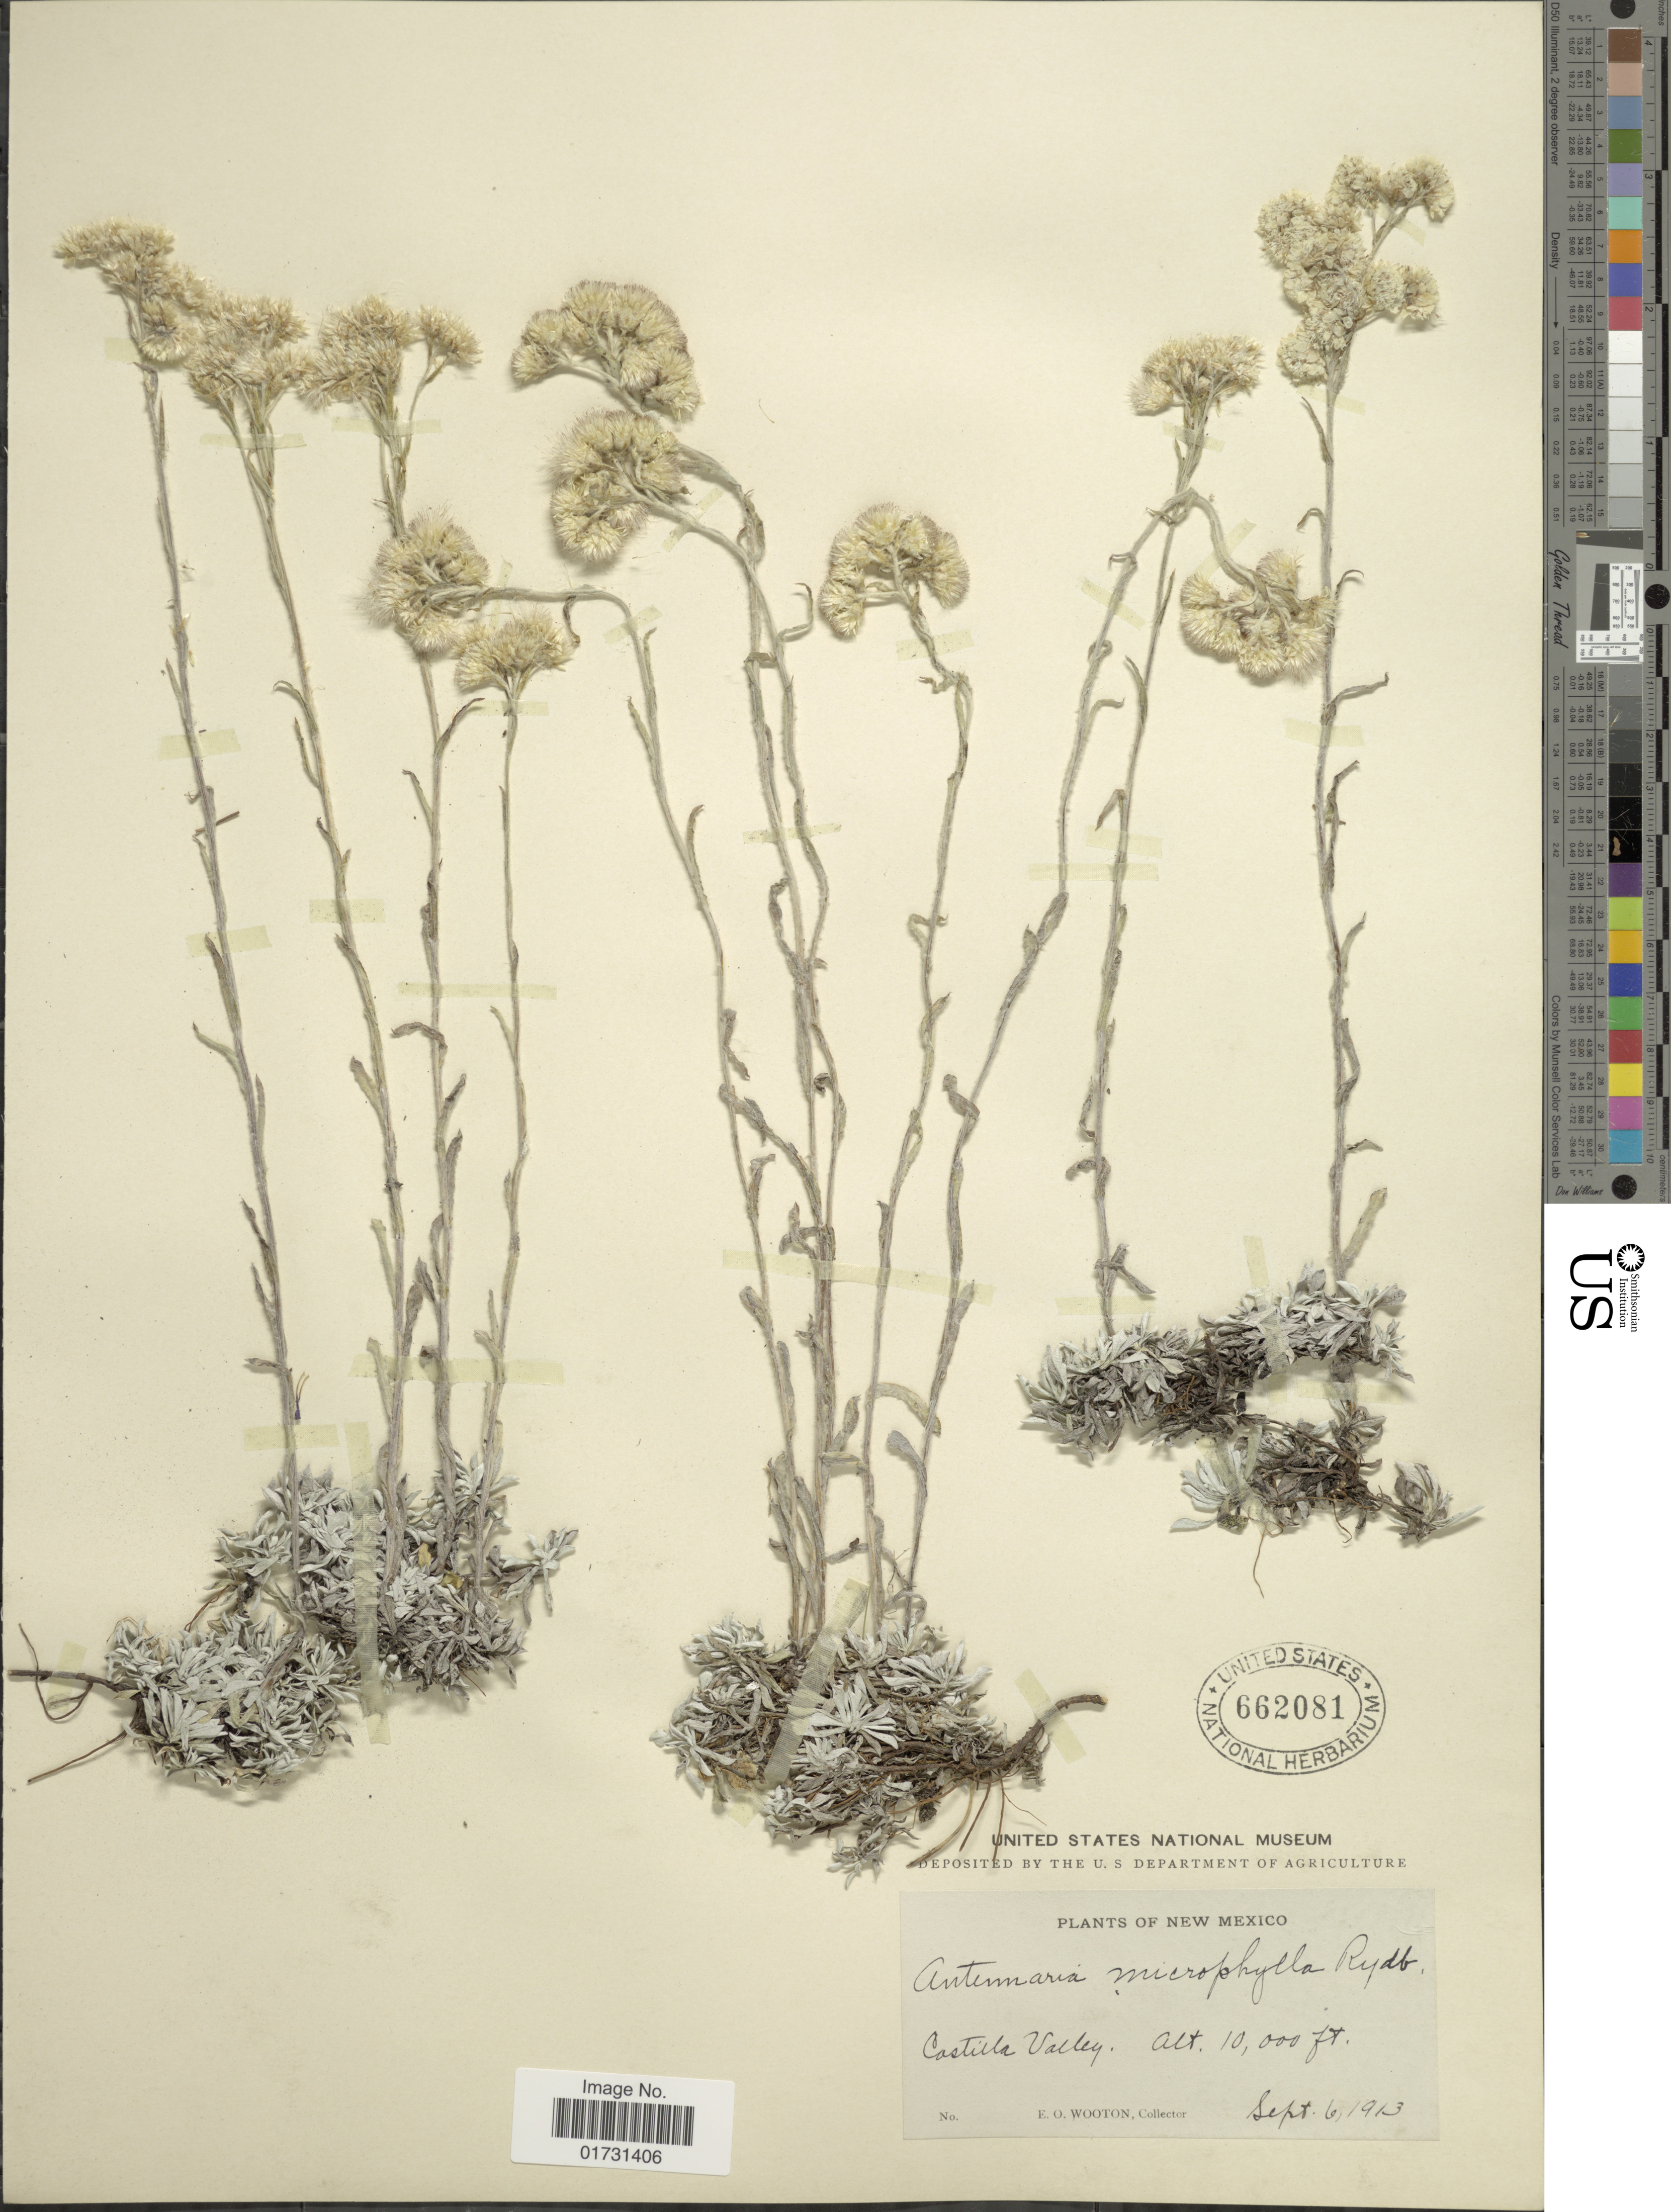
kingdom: Plantae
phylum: Tracheophyta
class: Magnoliopsida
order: Asterales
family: Asteraceae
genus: Antennaria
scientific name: Antennaria microphylla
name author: Rydb.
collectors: E. O. Wooton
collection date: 1913-09-06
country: United States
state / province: New Mexico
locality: Castilla Valley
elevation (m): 3048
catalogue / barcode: US 662081